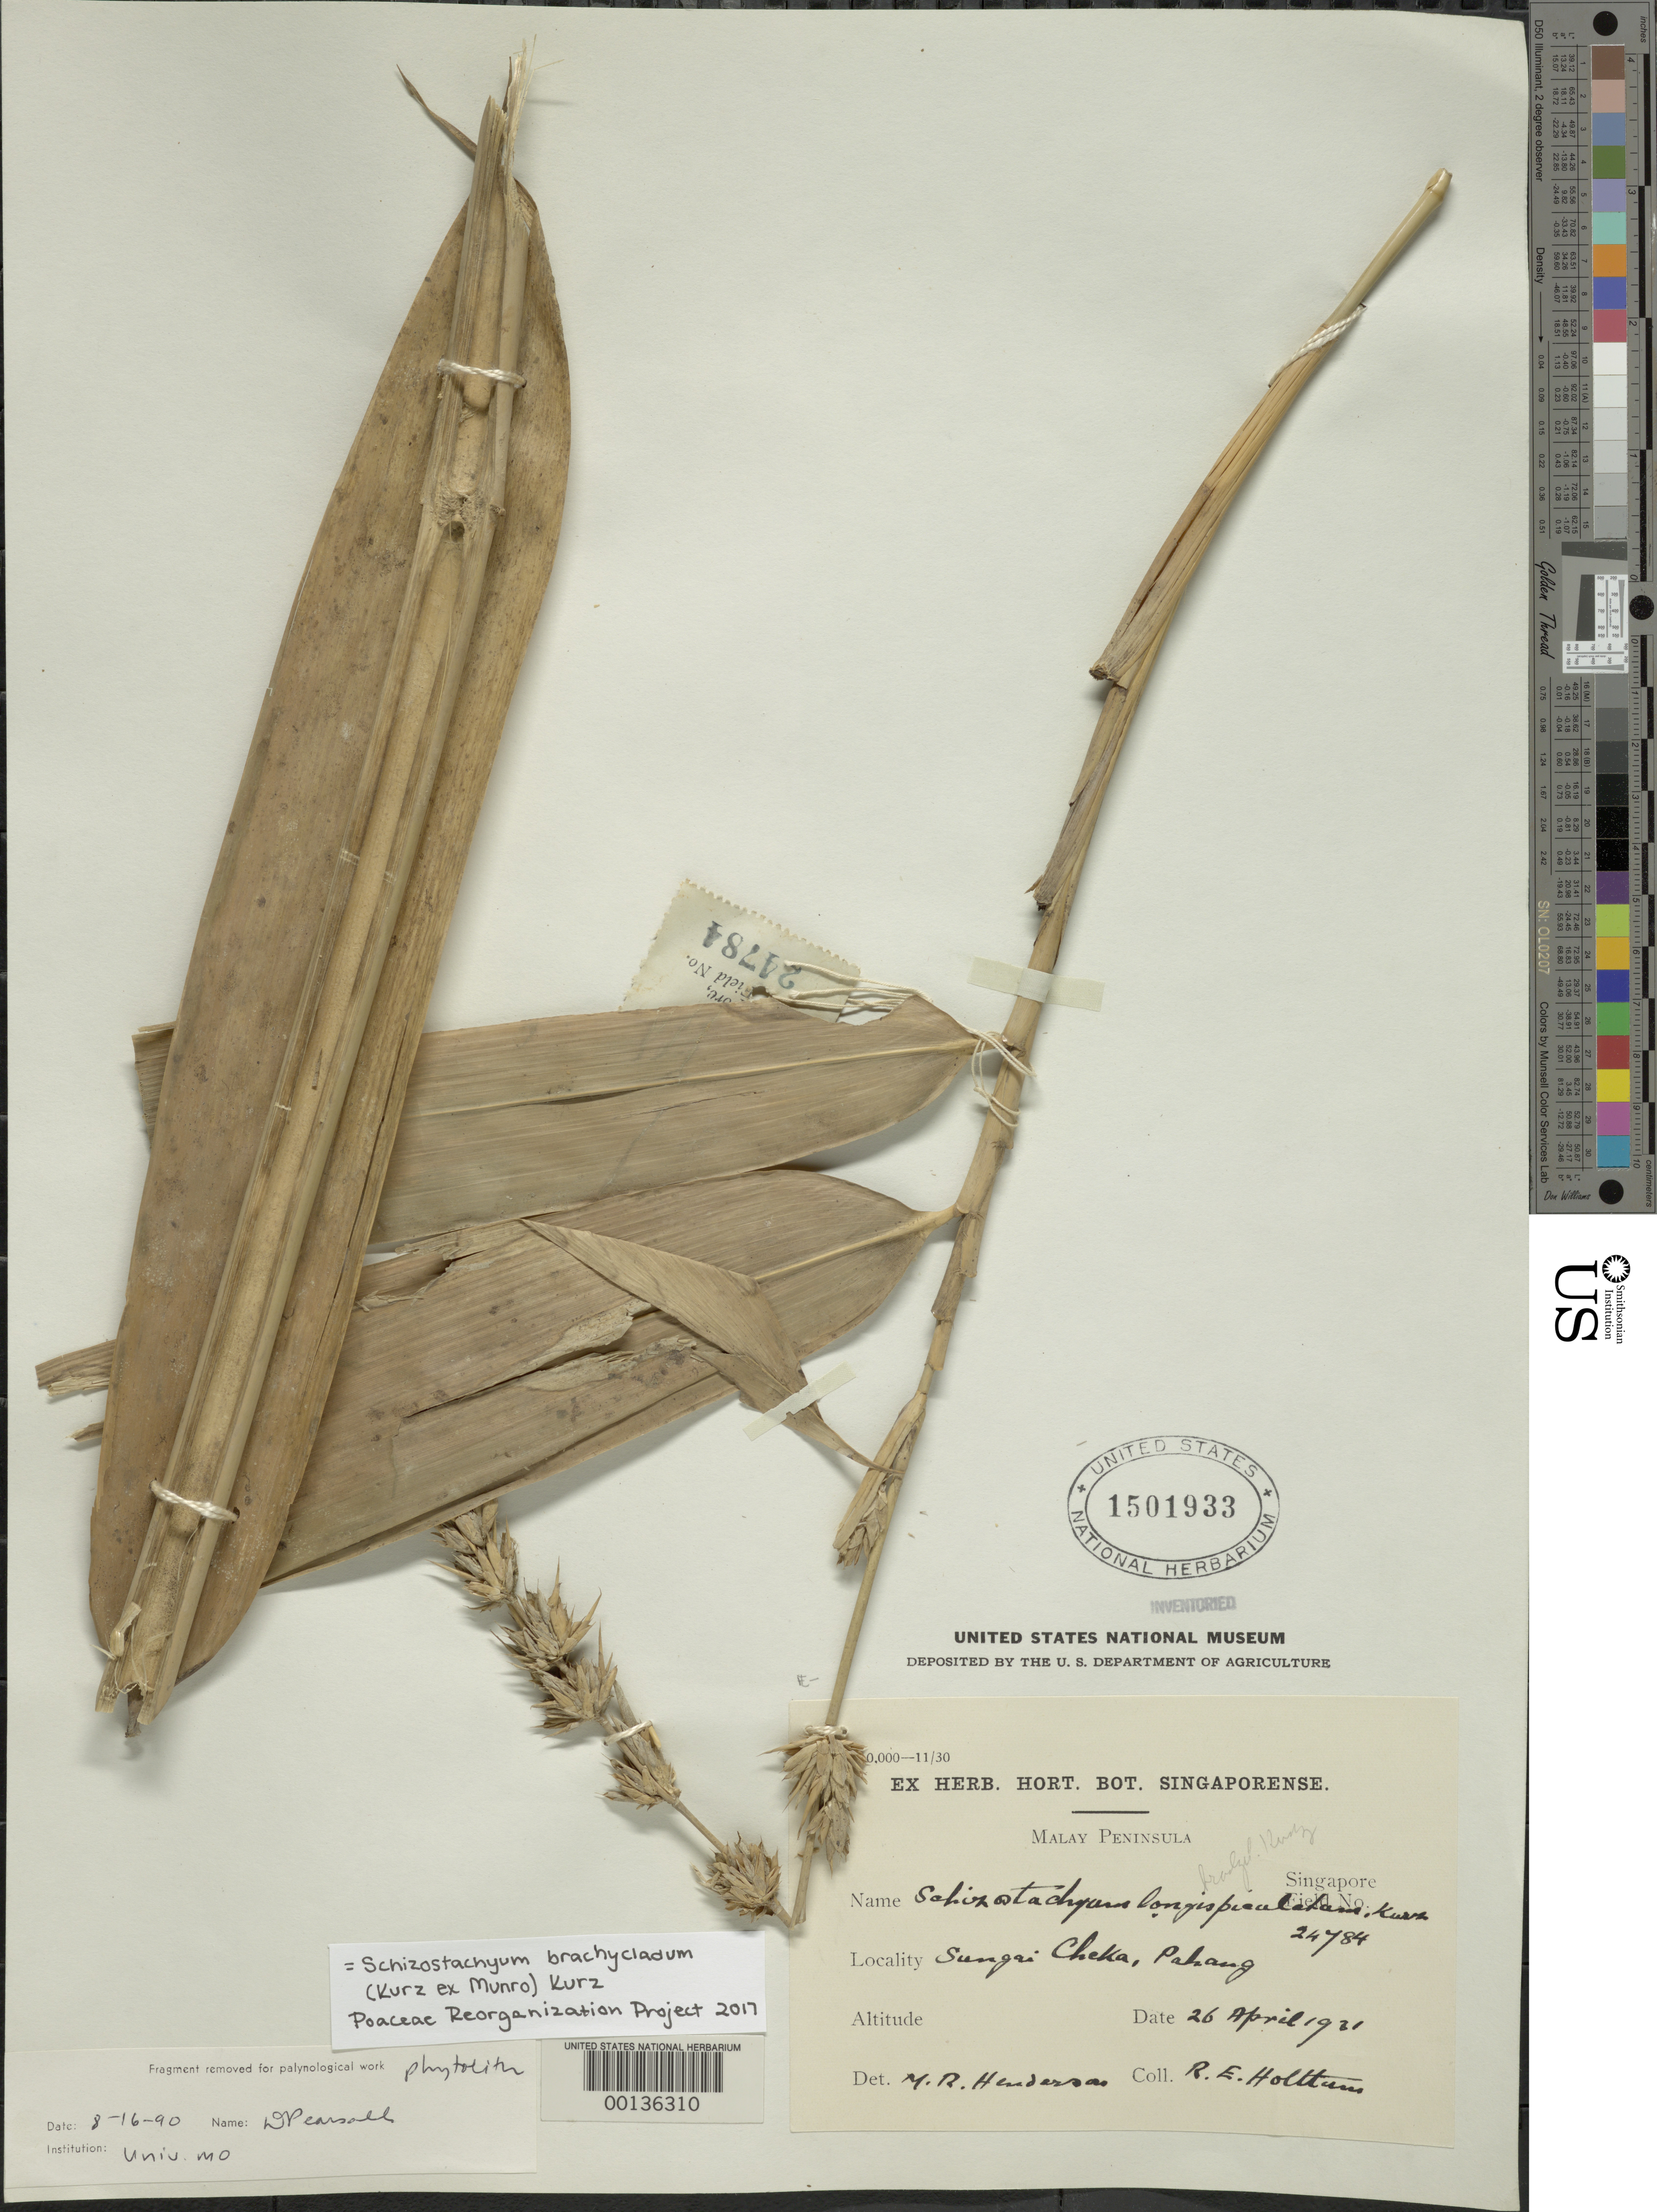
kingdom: Plantae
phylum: Tracheophyta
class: Liliopsida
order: Poales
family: Poaceae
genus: Schizostachyum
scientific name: Schizostachyum brachycladum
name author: (Kurz ex Munro) Kurz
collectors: R. E. Holttum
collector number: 24784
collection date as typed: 26 Apr 1921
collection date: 1921-04-26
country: Malaysia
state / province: Pahang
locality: Sungai cheka, pahang [Malay Peninsula]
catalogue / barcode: US 1501933